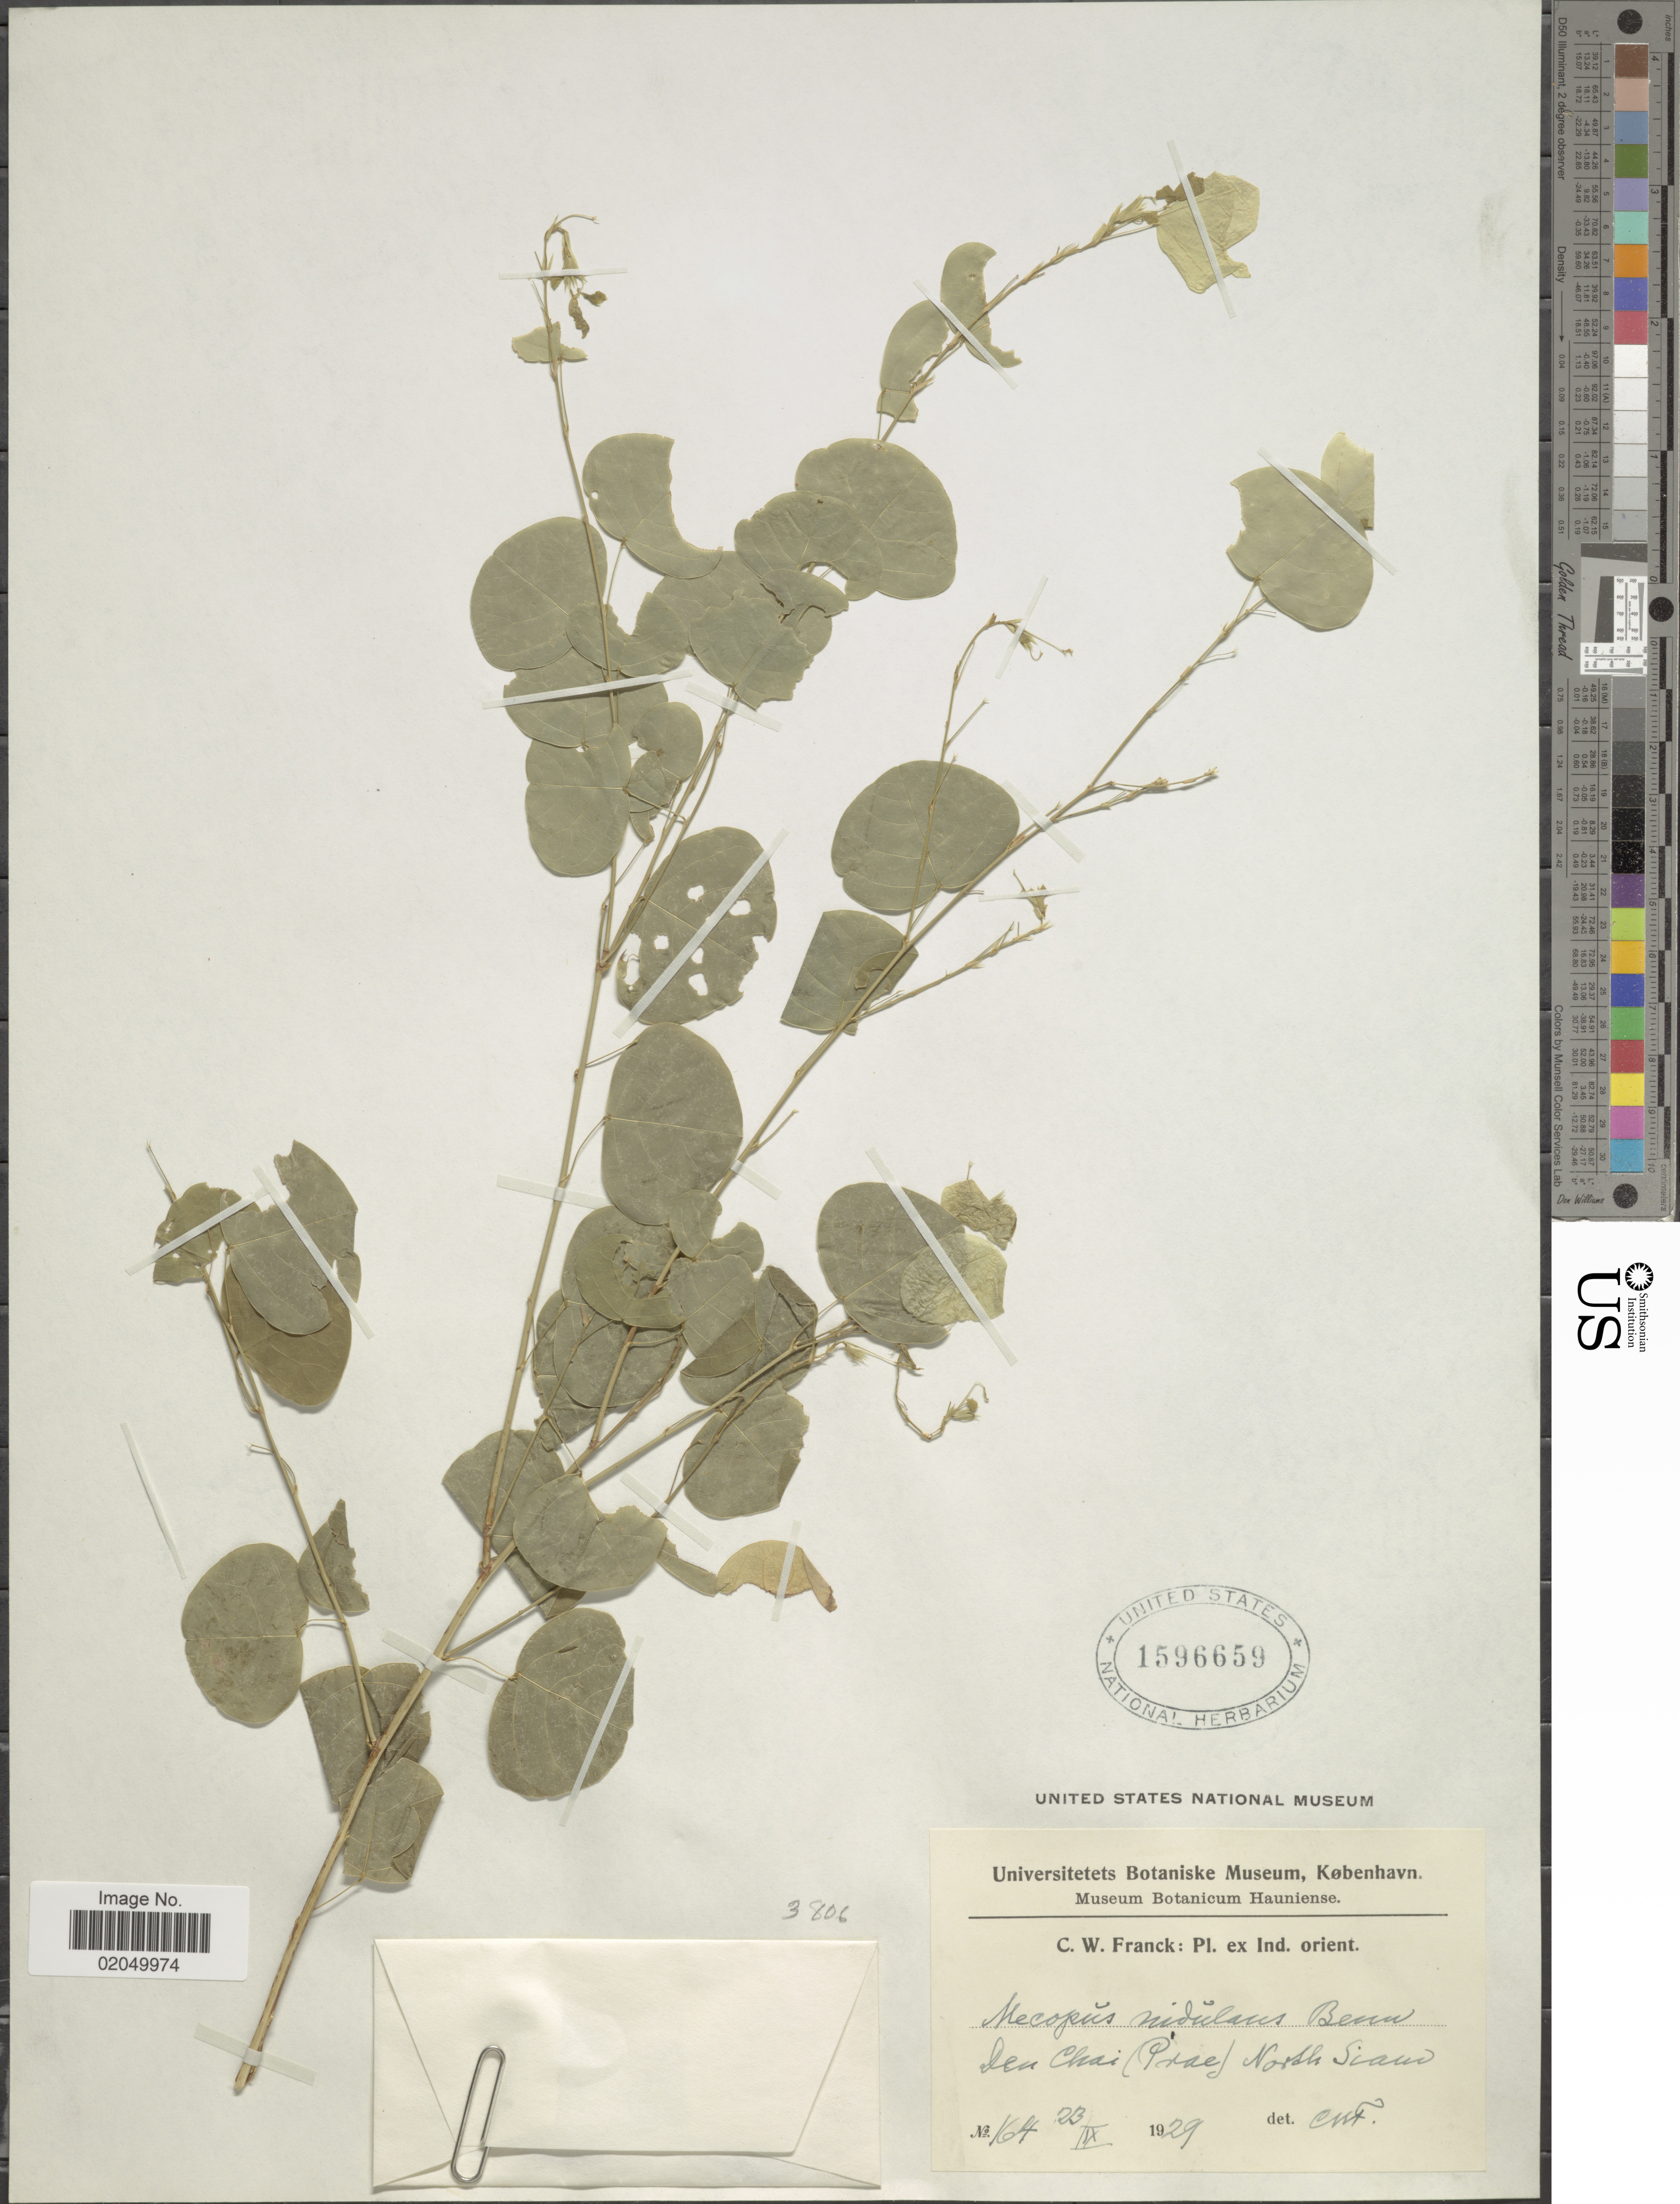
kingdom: Plantae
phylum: Tracheophyta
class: Magnoliopsida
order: Fabales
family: Fabaceae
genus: Mecopus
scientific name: Mecopus nidulans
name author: Benn.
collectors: C. Franck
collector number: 164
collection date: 1929-09-23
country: Thailand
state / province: Phrae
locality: Ind. orient. Den Chai (Prae) North Siaw [interpreted]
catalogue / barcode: US 1596659